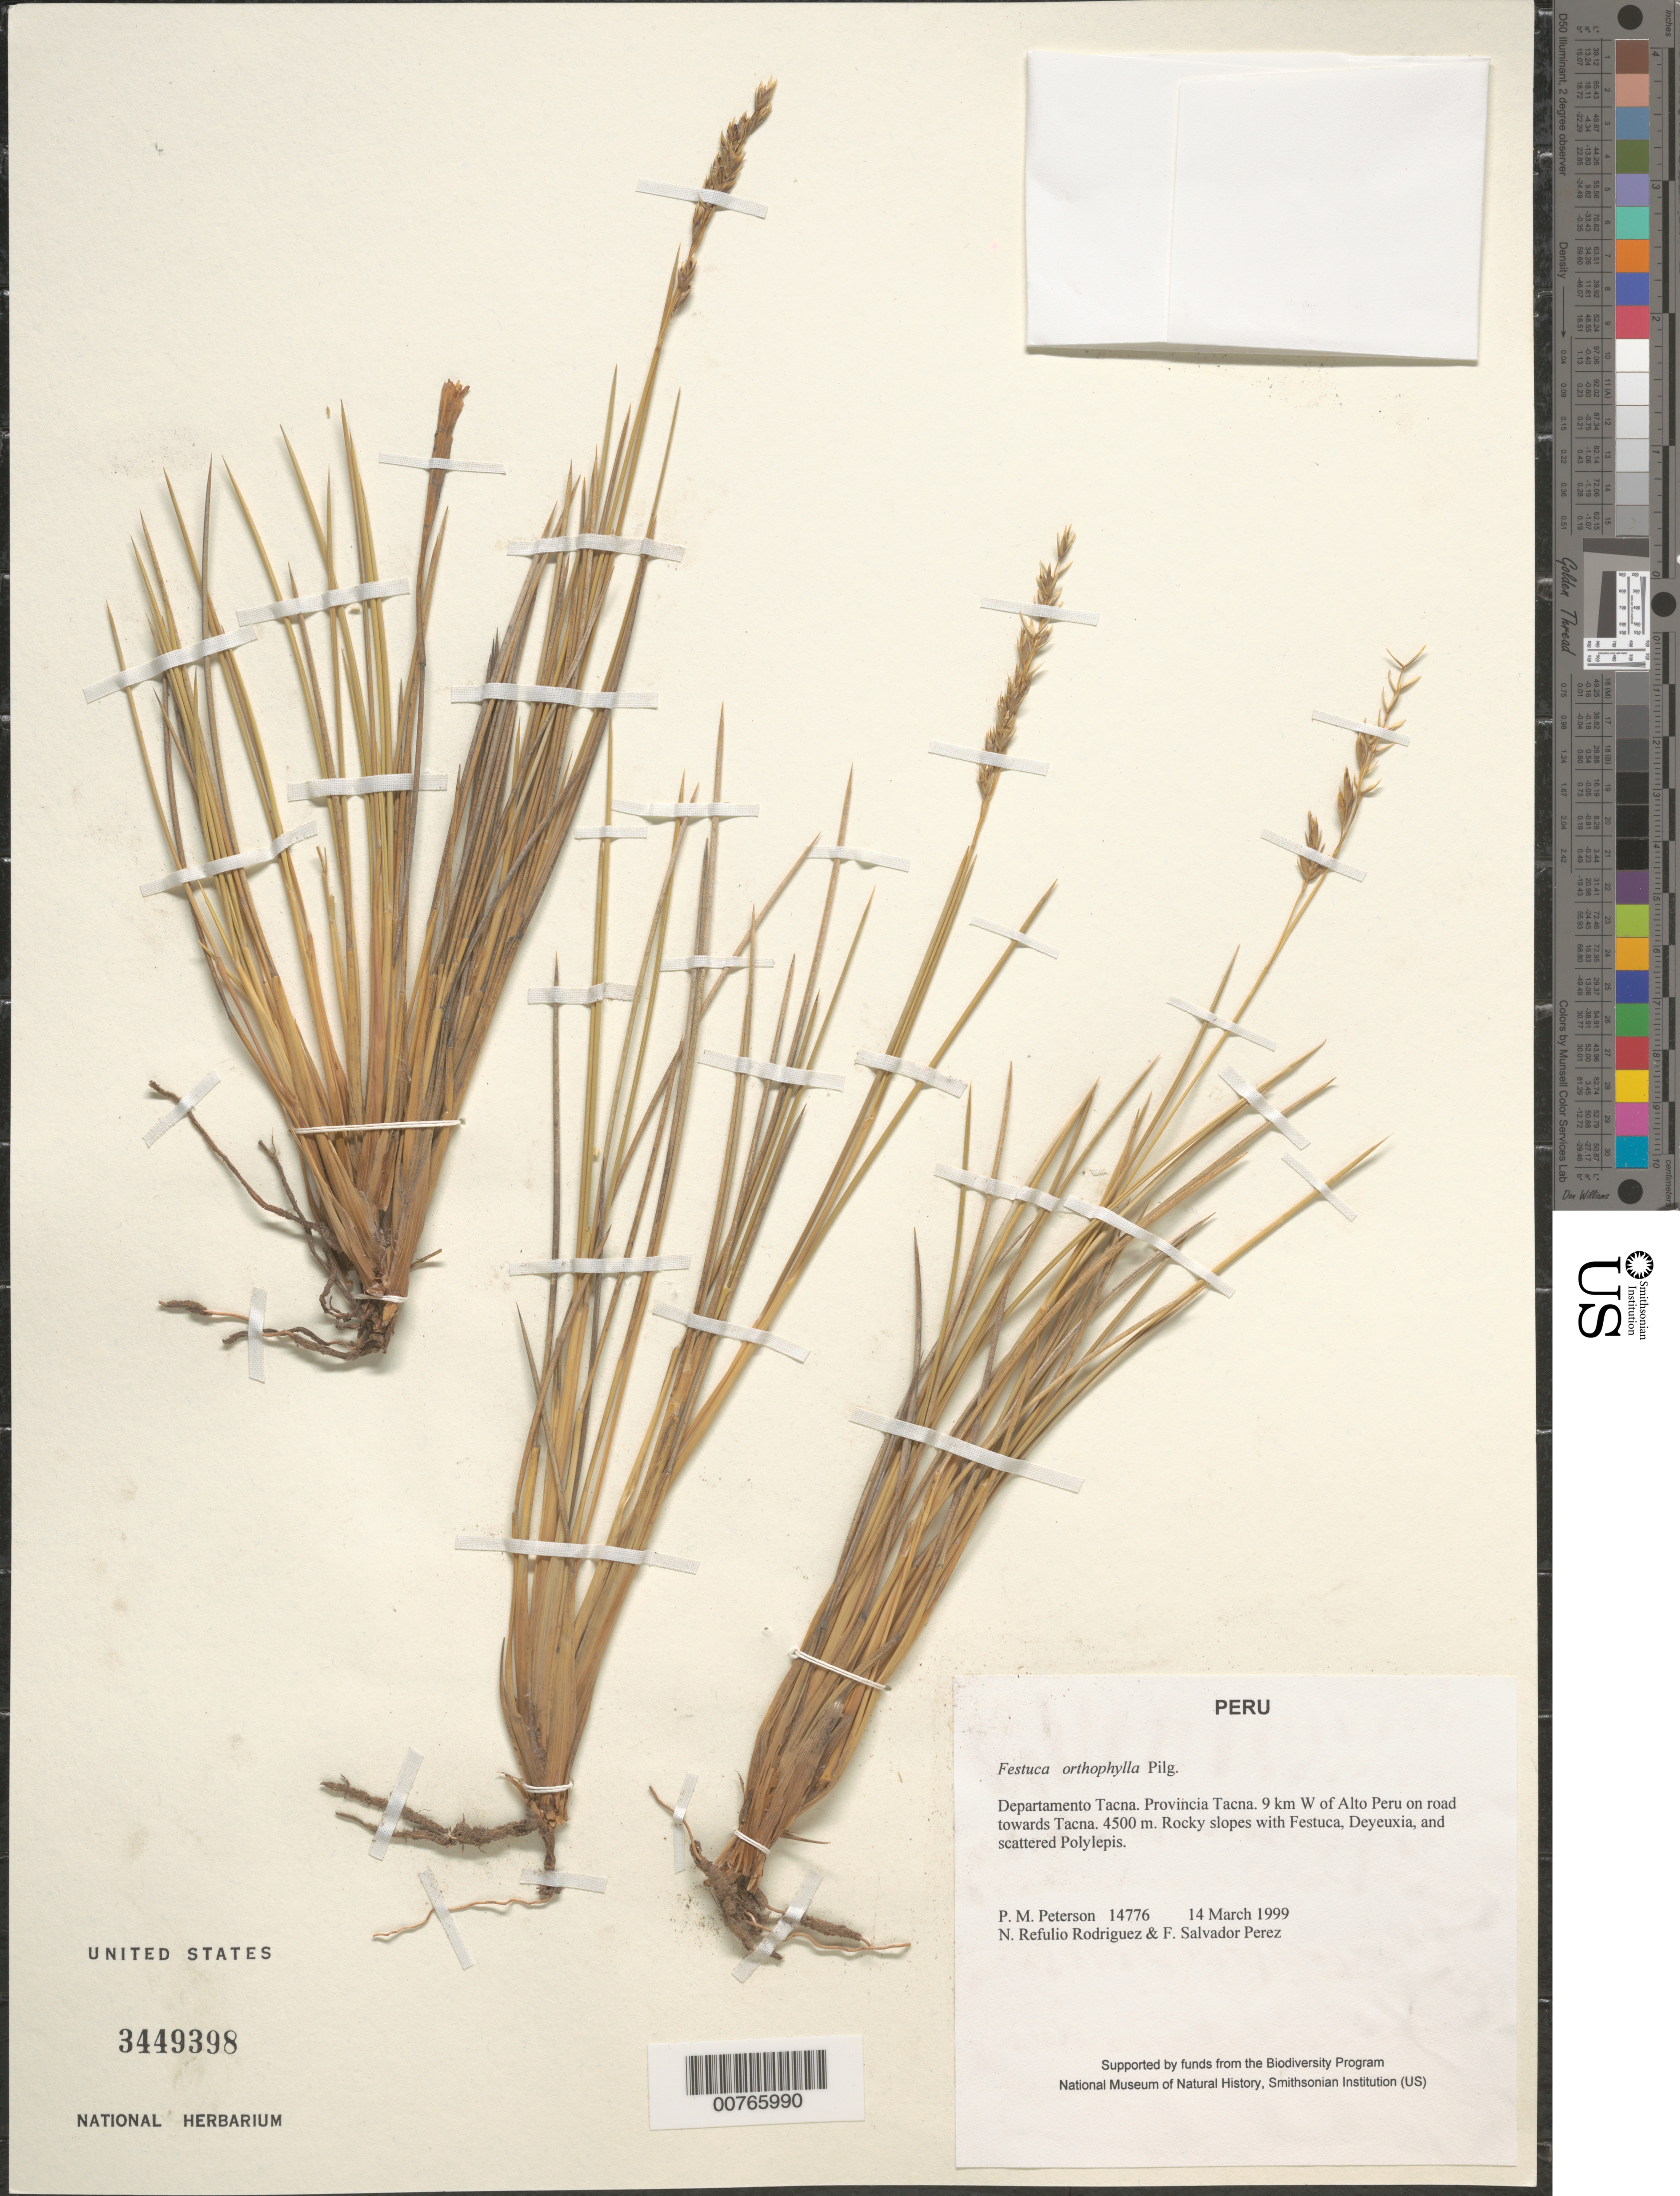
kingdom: Plantae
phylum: Tracheophyta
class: Liliopsida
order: Poales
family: Poaceae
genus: Festuca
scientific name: Festuca orthophylla var. boliviana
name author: Pilg.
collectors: P. M. Peterson, N. Refulio-Rodríguez & F. Salvador Perez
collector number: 14776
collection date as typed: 14 Mar 1999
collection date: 1999-03-14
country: Peru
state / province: Tacna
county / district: Tacna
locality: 9 km W of Alto Peru on road towards Tacna.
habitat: Rocky slopes with Festuca, Deyeuxia and scattered Polylepis.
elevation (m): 4500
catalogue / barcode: US 3449398